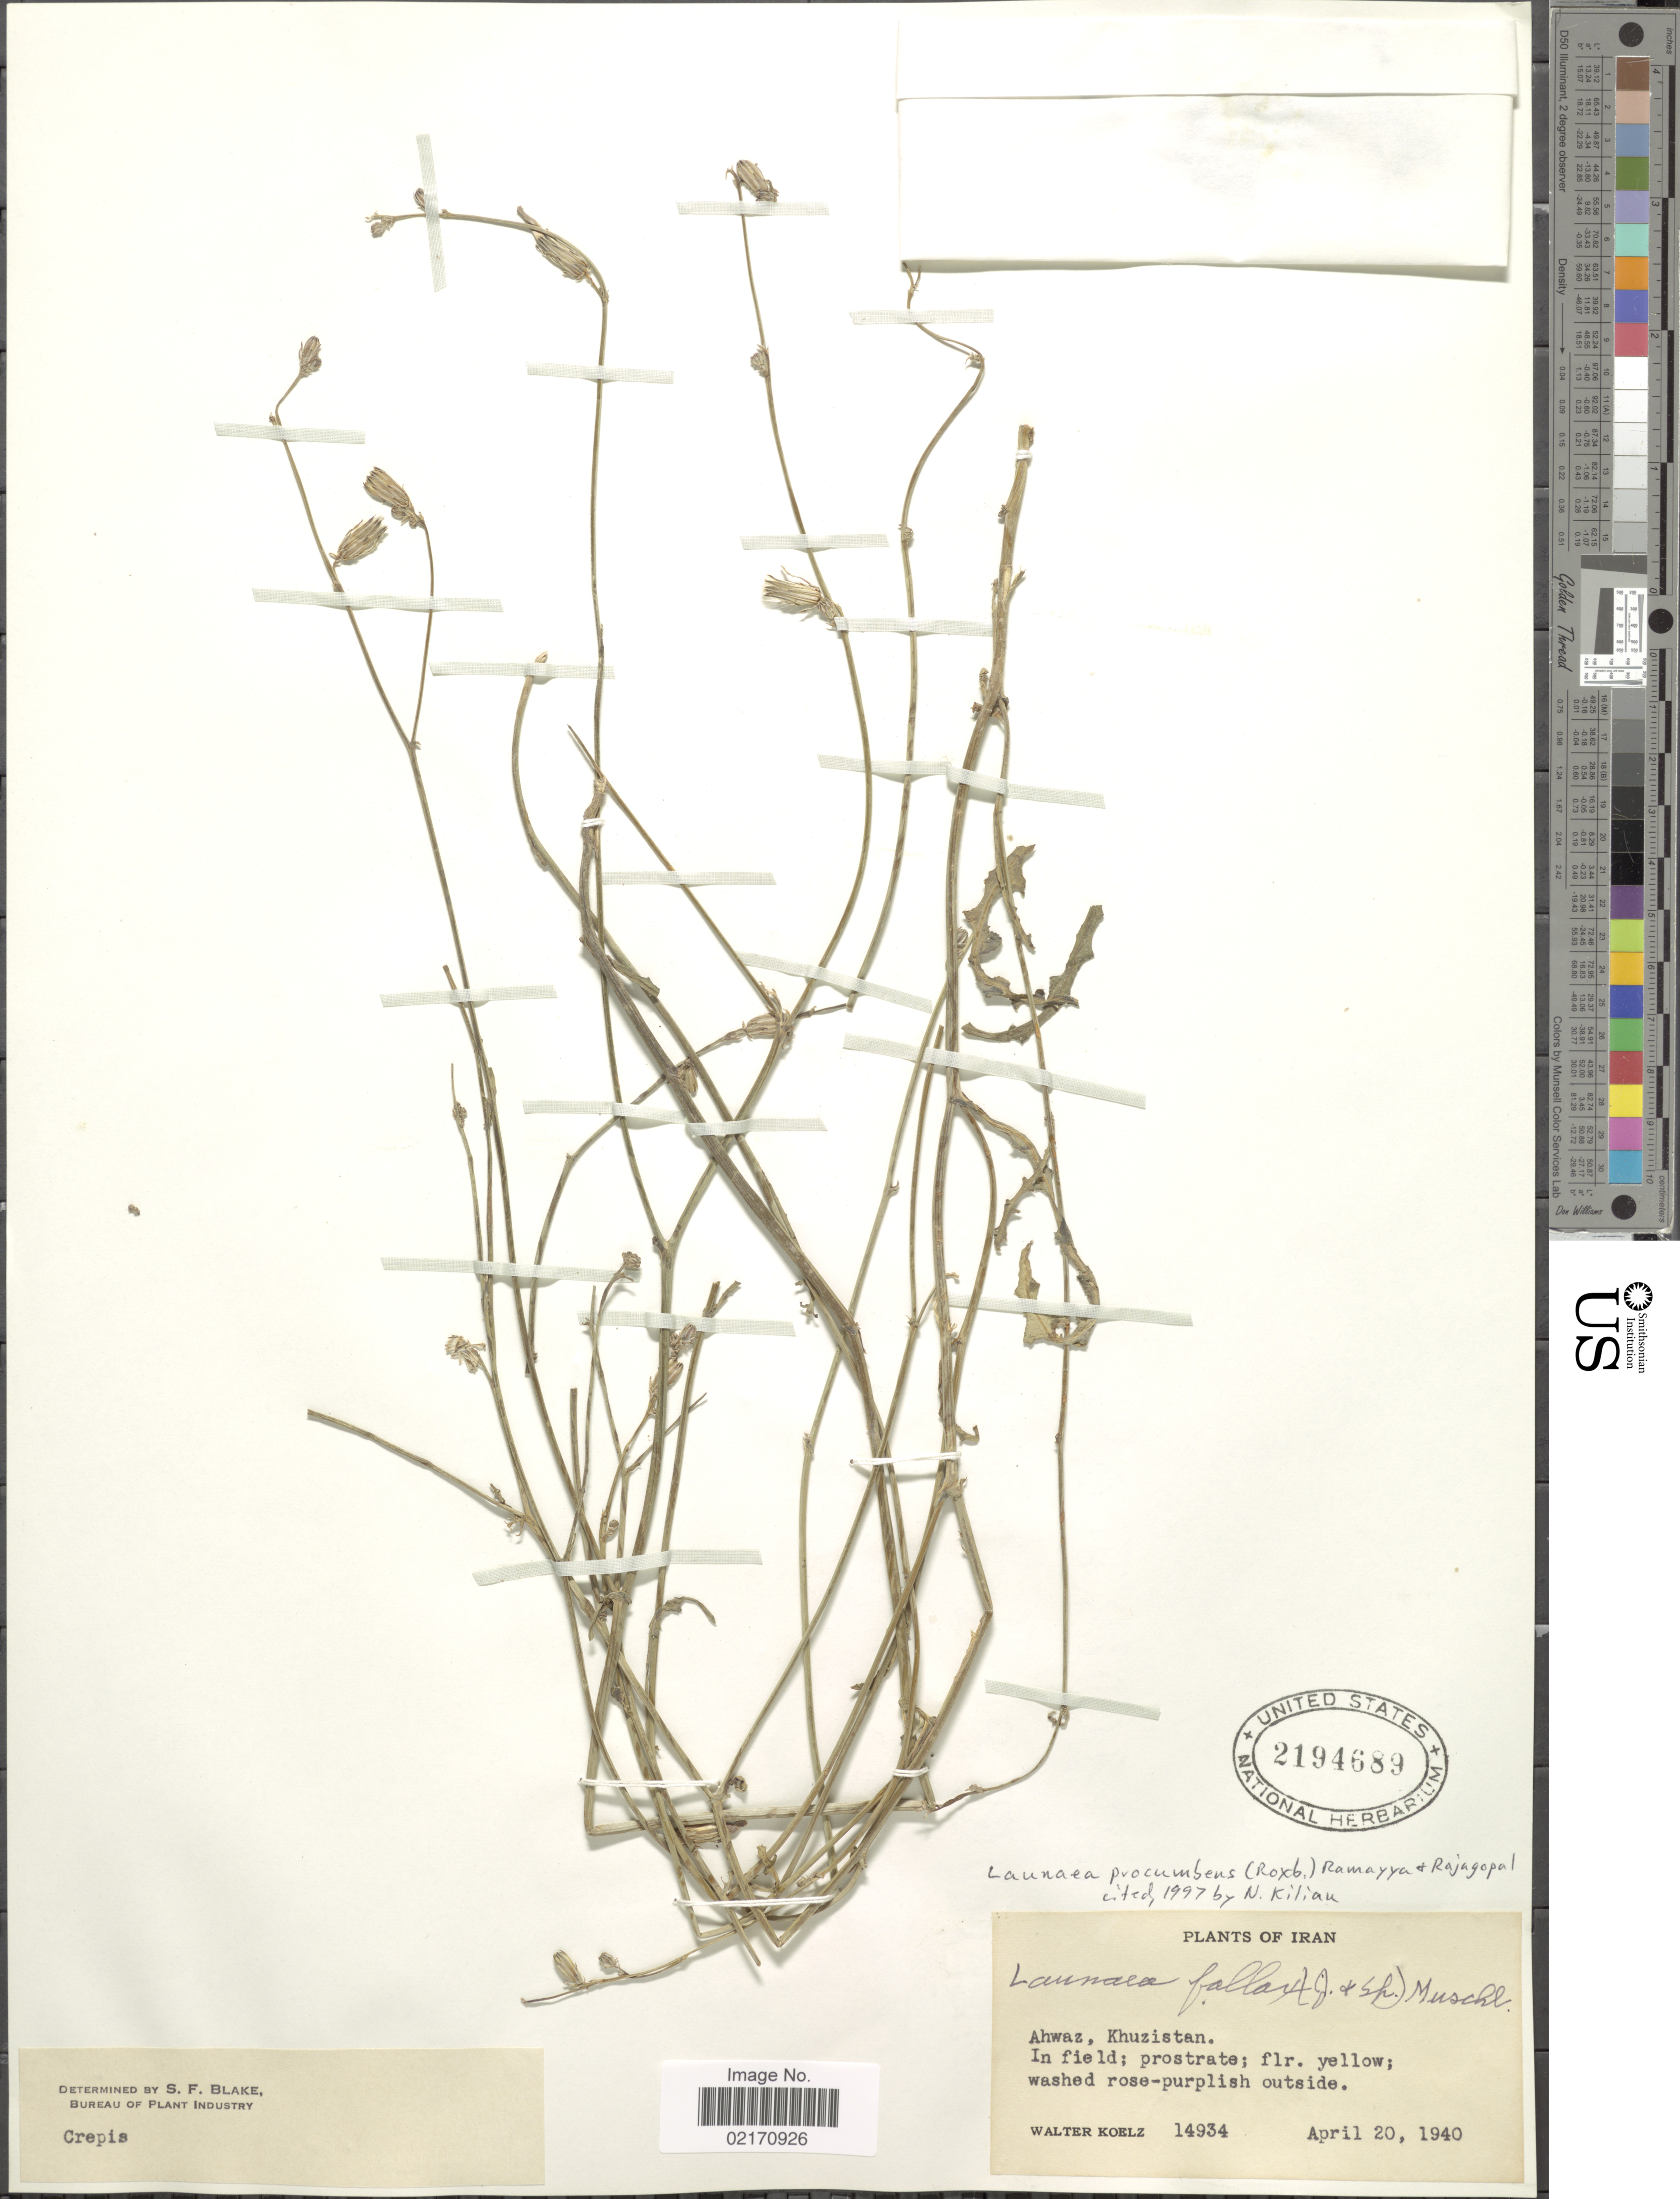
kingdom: Plantae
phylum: Tracheophyta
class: Magnoliopsida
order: Asterales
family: Asteraceae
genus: Launaea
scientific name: Launaea procumbens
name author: (Roxb.) Ramayya & Rajagopal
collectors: W. N. Koelz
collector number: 14934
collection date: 1940-04-20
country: Iran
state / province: Khuzestan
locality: Ahwaz, Khuzistan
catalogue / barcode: US 2194689